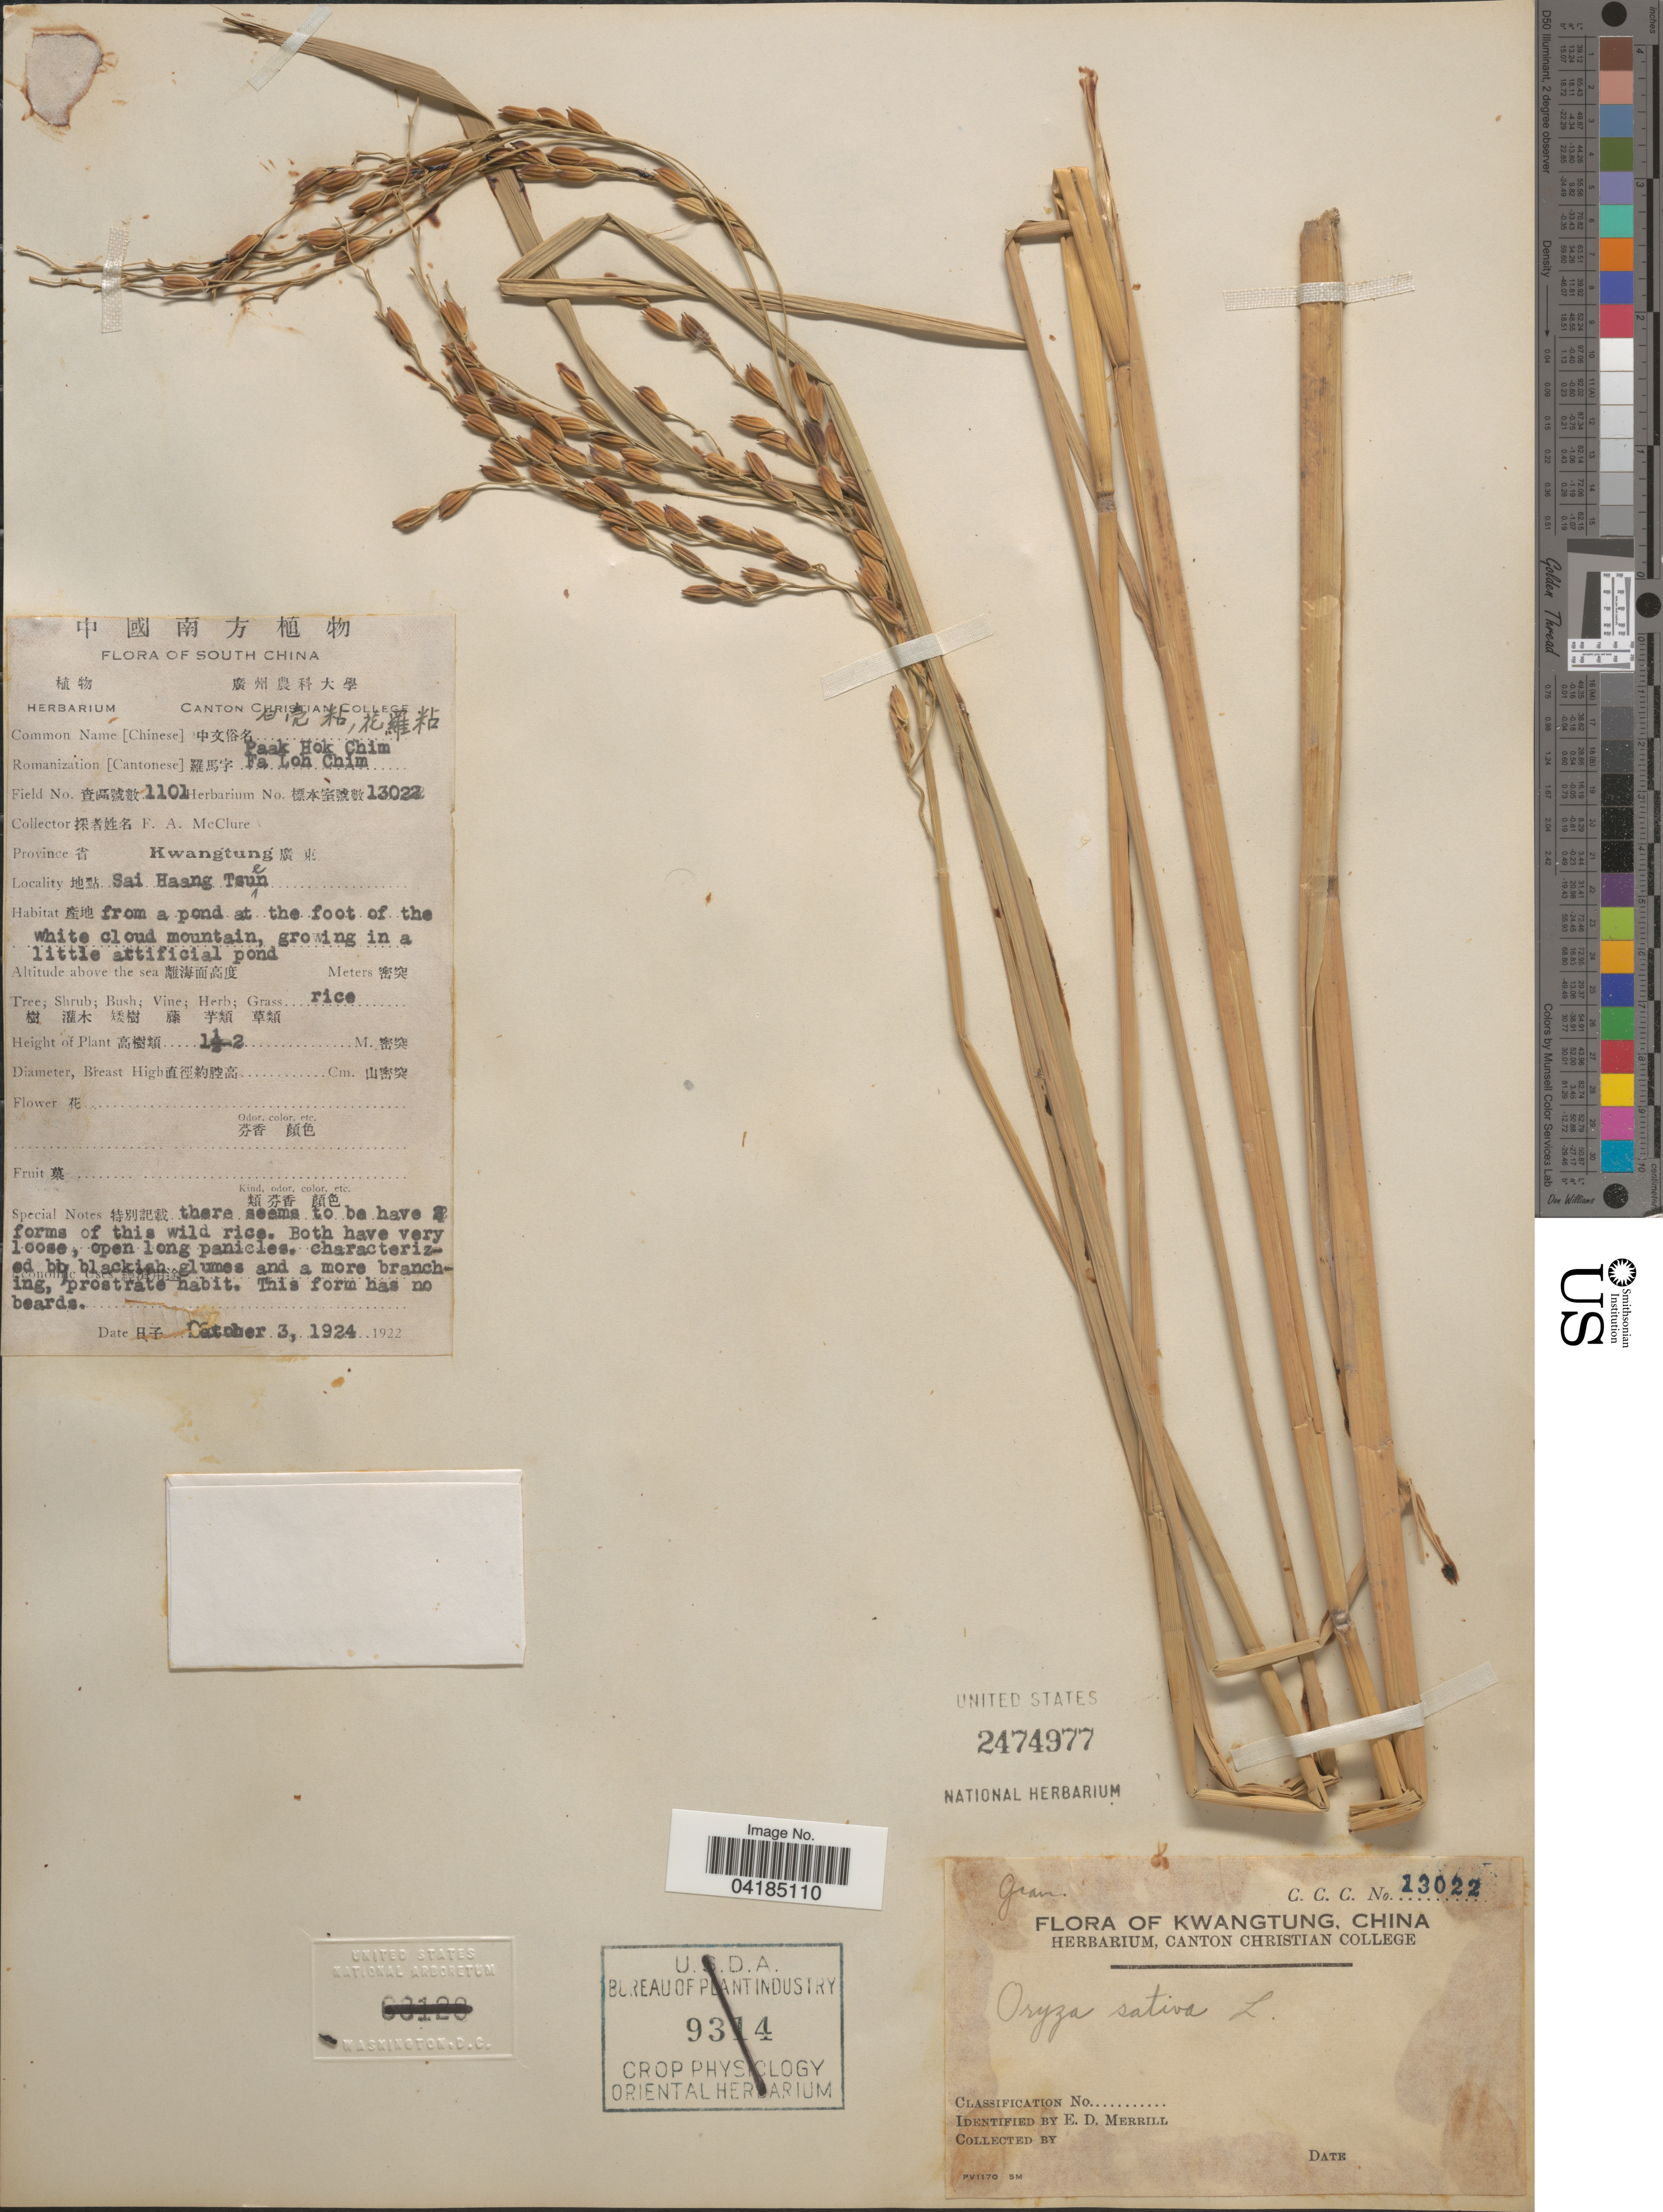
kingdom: Plantae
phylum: Tracheophyta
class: Liliopsida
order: Poales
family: Poaceae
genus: Oryza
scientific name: Oryza sativa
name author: L.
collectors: F. A. McClure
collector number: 1101/13022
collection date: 1924-10-03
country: China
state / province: Guangdong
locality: South China. Province Kwangtung. X. Sai Haang Tsuen.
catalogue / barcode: US 2474977